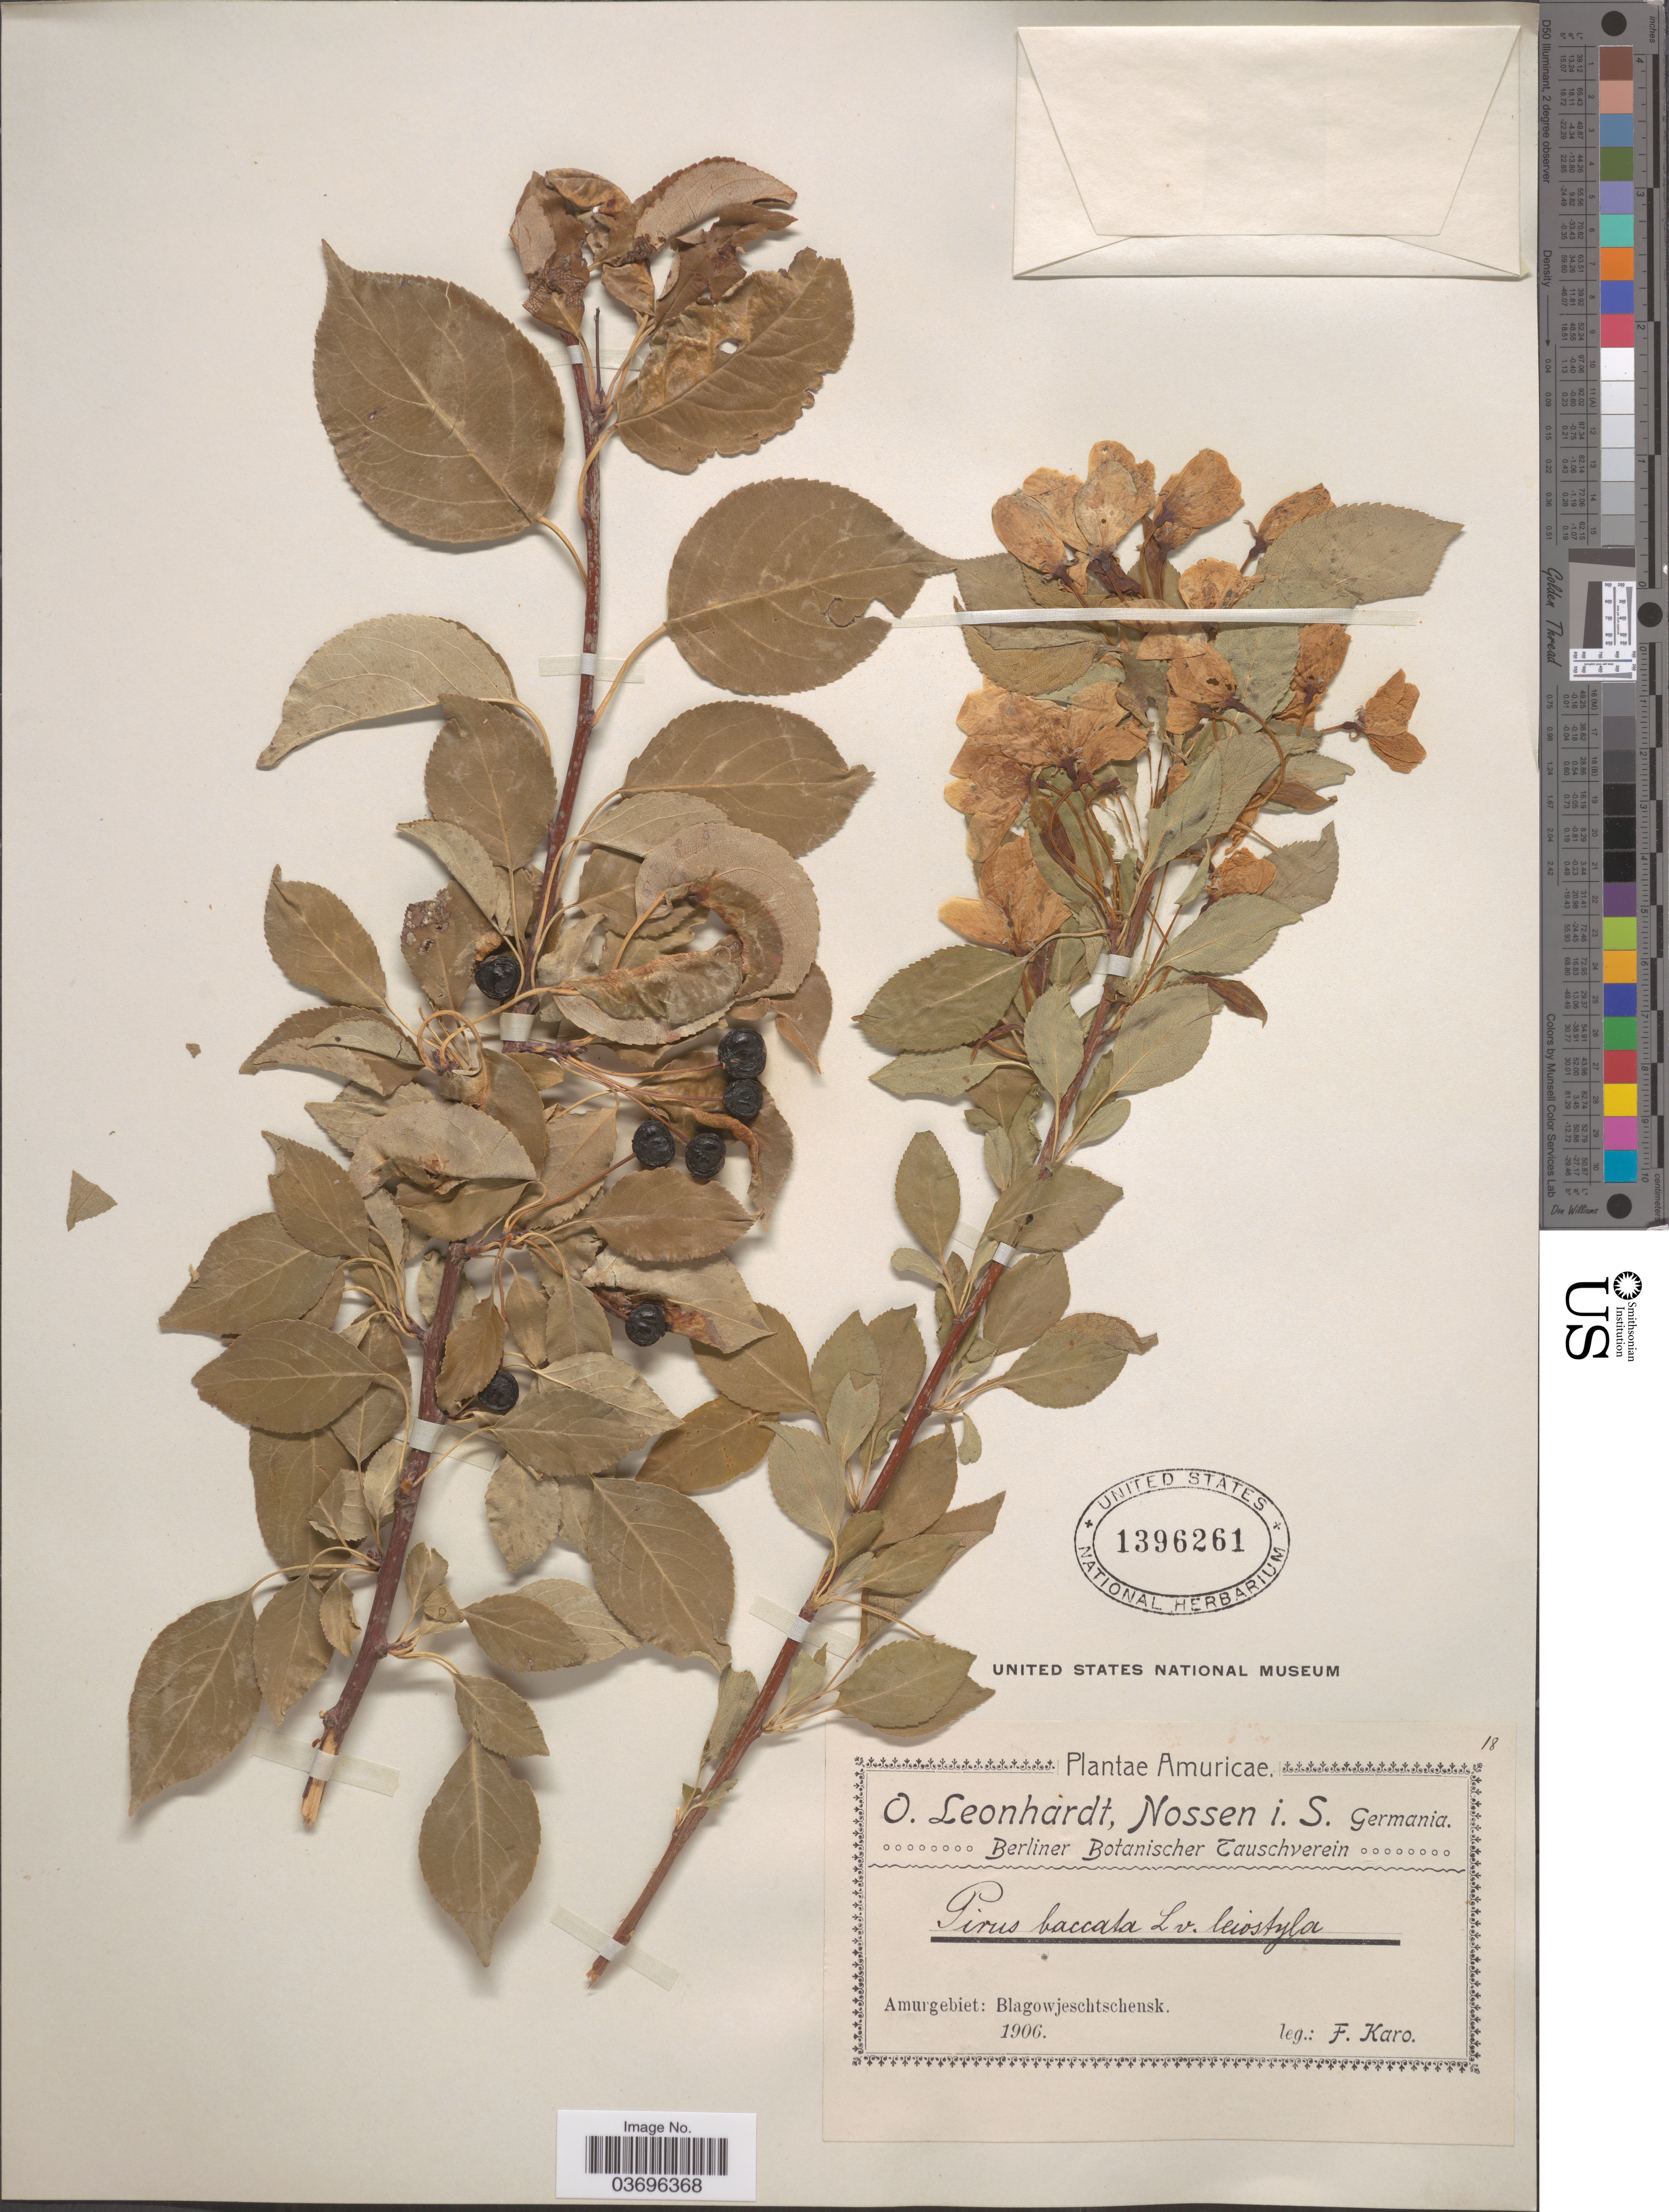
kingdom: Plantae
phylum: Tracheophyta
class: Magnoliopsida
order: Rosales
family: Rosaceae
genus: Pyrus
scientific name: Pyrus baccata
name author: L.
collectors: F. Karo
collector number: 18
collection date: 1906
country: Russian Federation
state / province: Amur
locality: Amurgebiet: Blagowjeschtschensk.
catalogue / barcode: US 1396261